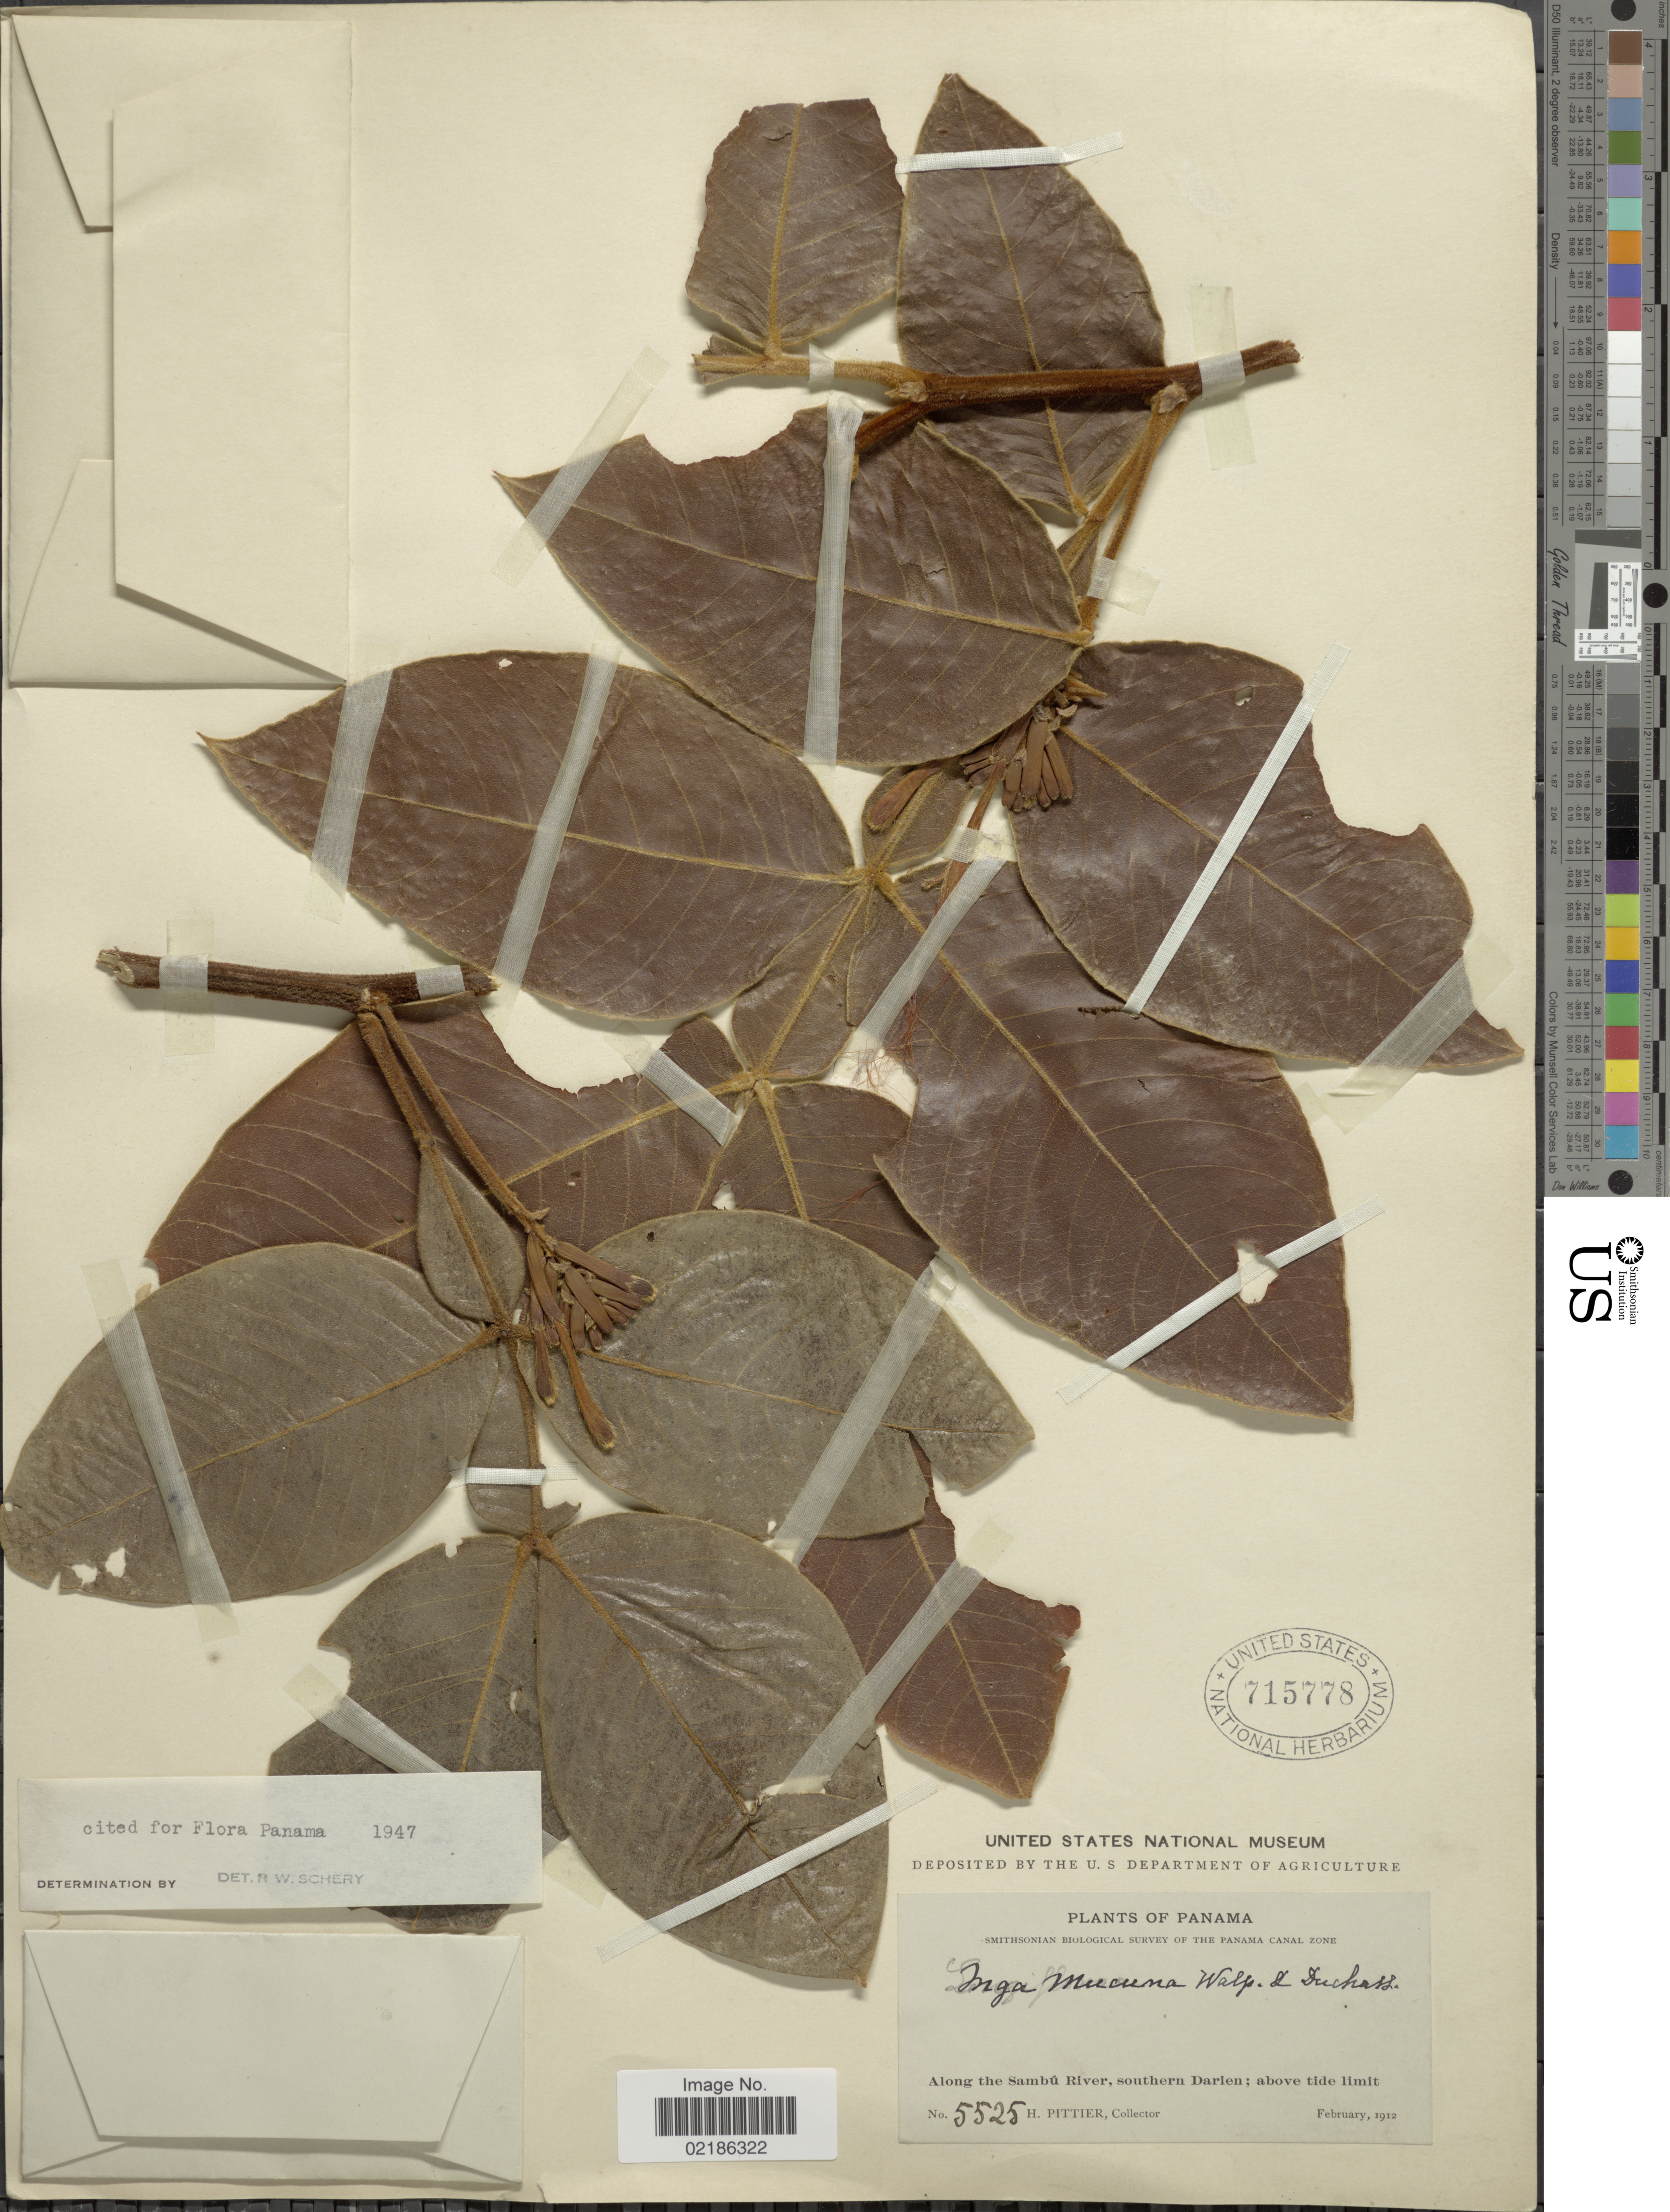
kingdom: Plantae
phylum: Tracheophyta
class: Magnoliopsida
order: Fabales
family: Fabaceae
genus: Inga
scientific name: Inga mucuna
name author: Walp.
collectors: H. F. Pittier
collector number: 5525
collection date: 1912-02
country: Panama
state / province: Darién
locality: Along the Sambu River, southern Darien, above tide limit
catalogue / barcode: US 715778